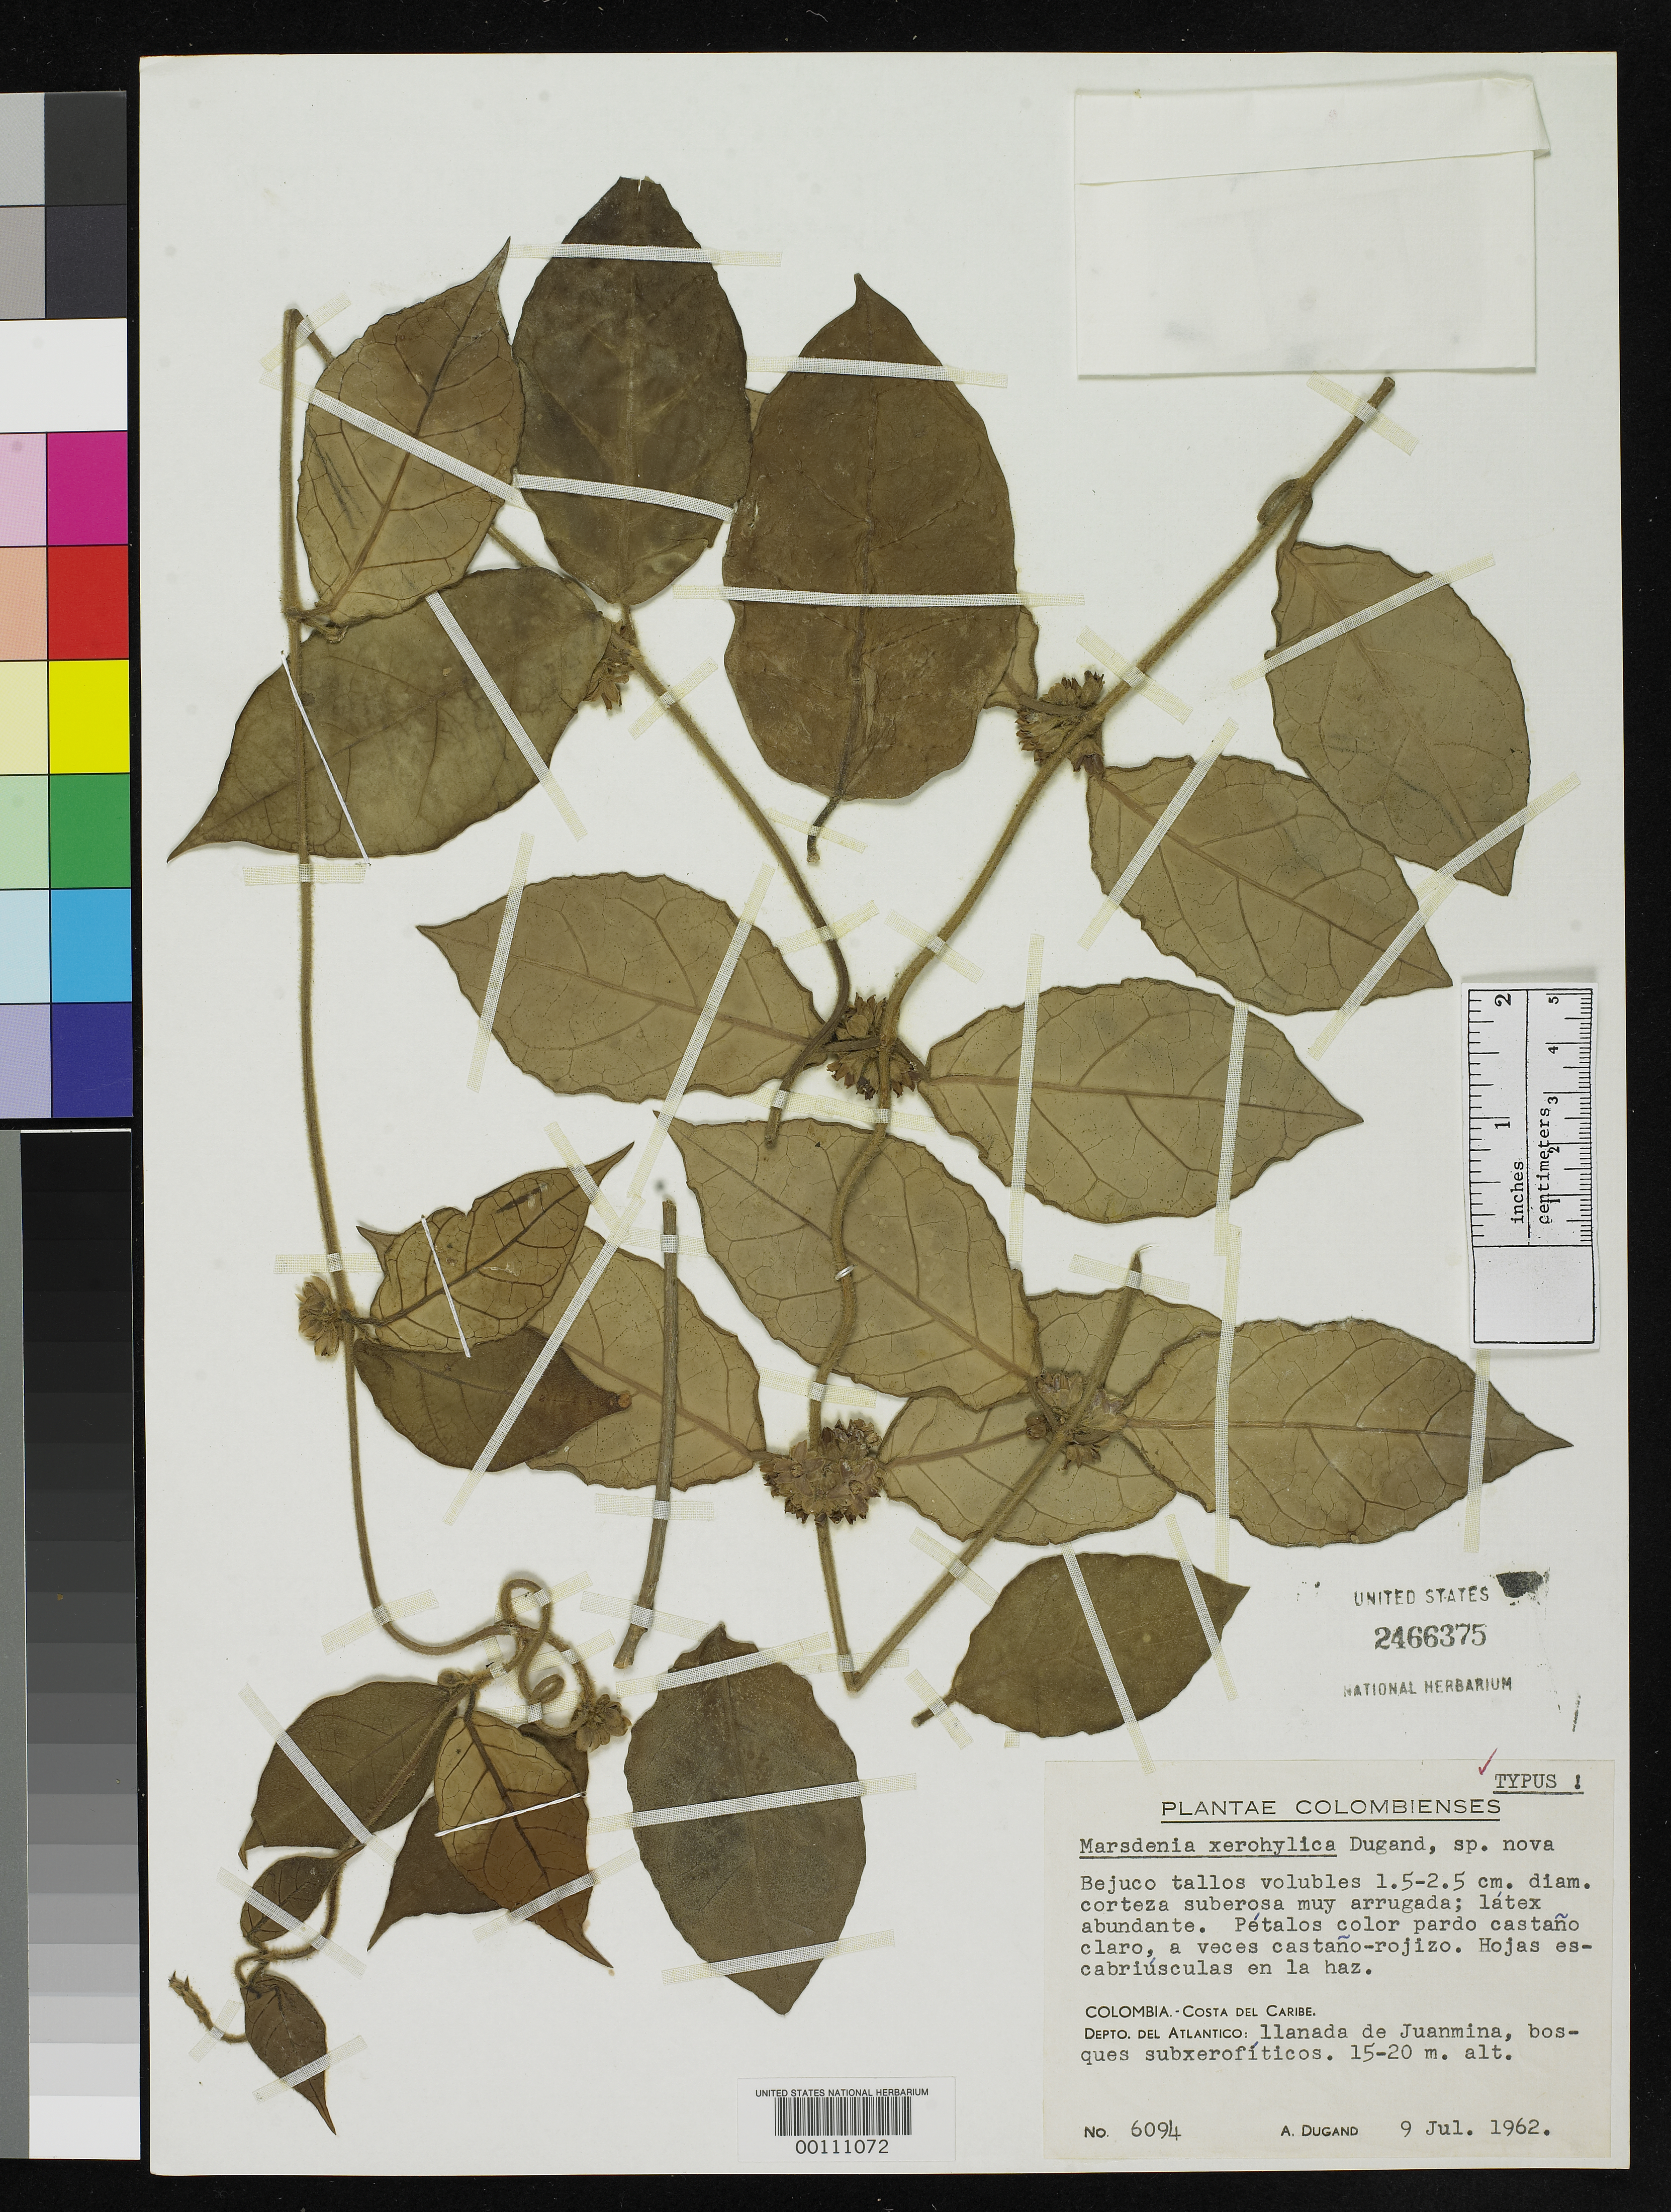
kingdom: Plantae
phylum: Tracheophyta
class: Magnoliopsida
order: Gentianales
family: Apocynaceae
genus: Marsdenia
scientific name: Marsdenia xerohylica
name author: Dugand G.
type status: Holotype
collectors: A. Dugand G.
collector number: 6094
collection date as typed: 09 Jul 1962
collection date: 1962-07-09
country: Colombia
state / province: Atlántico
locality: Juan Mina.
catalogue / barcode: US 2466375